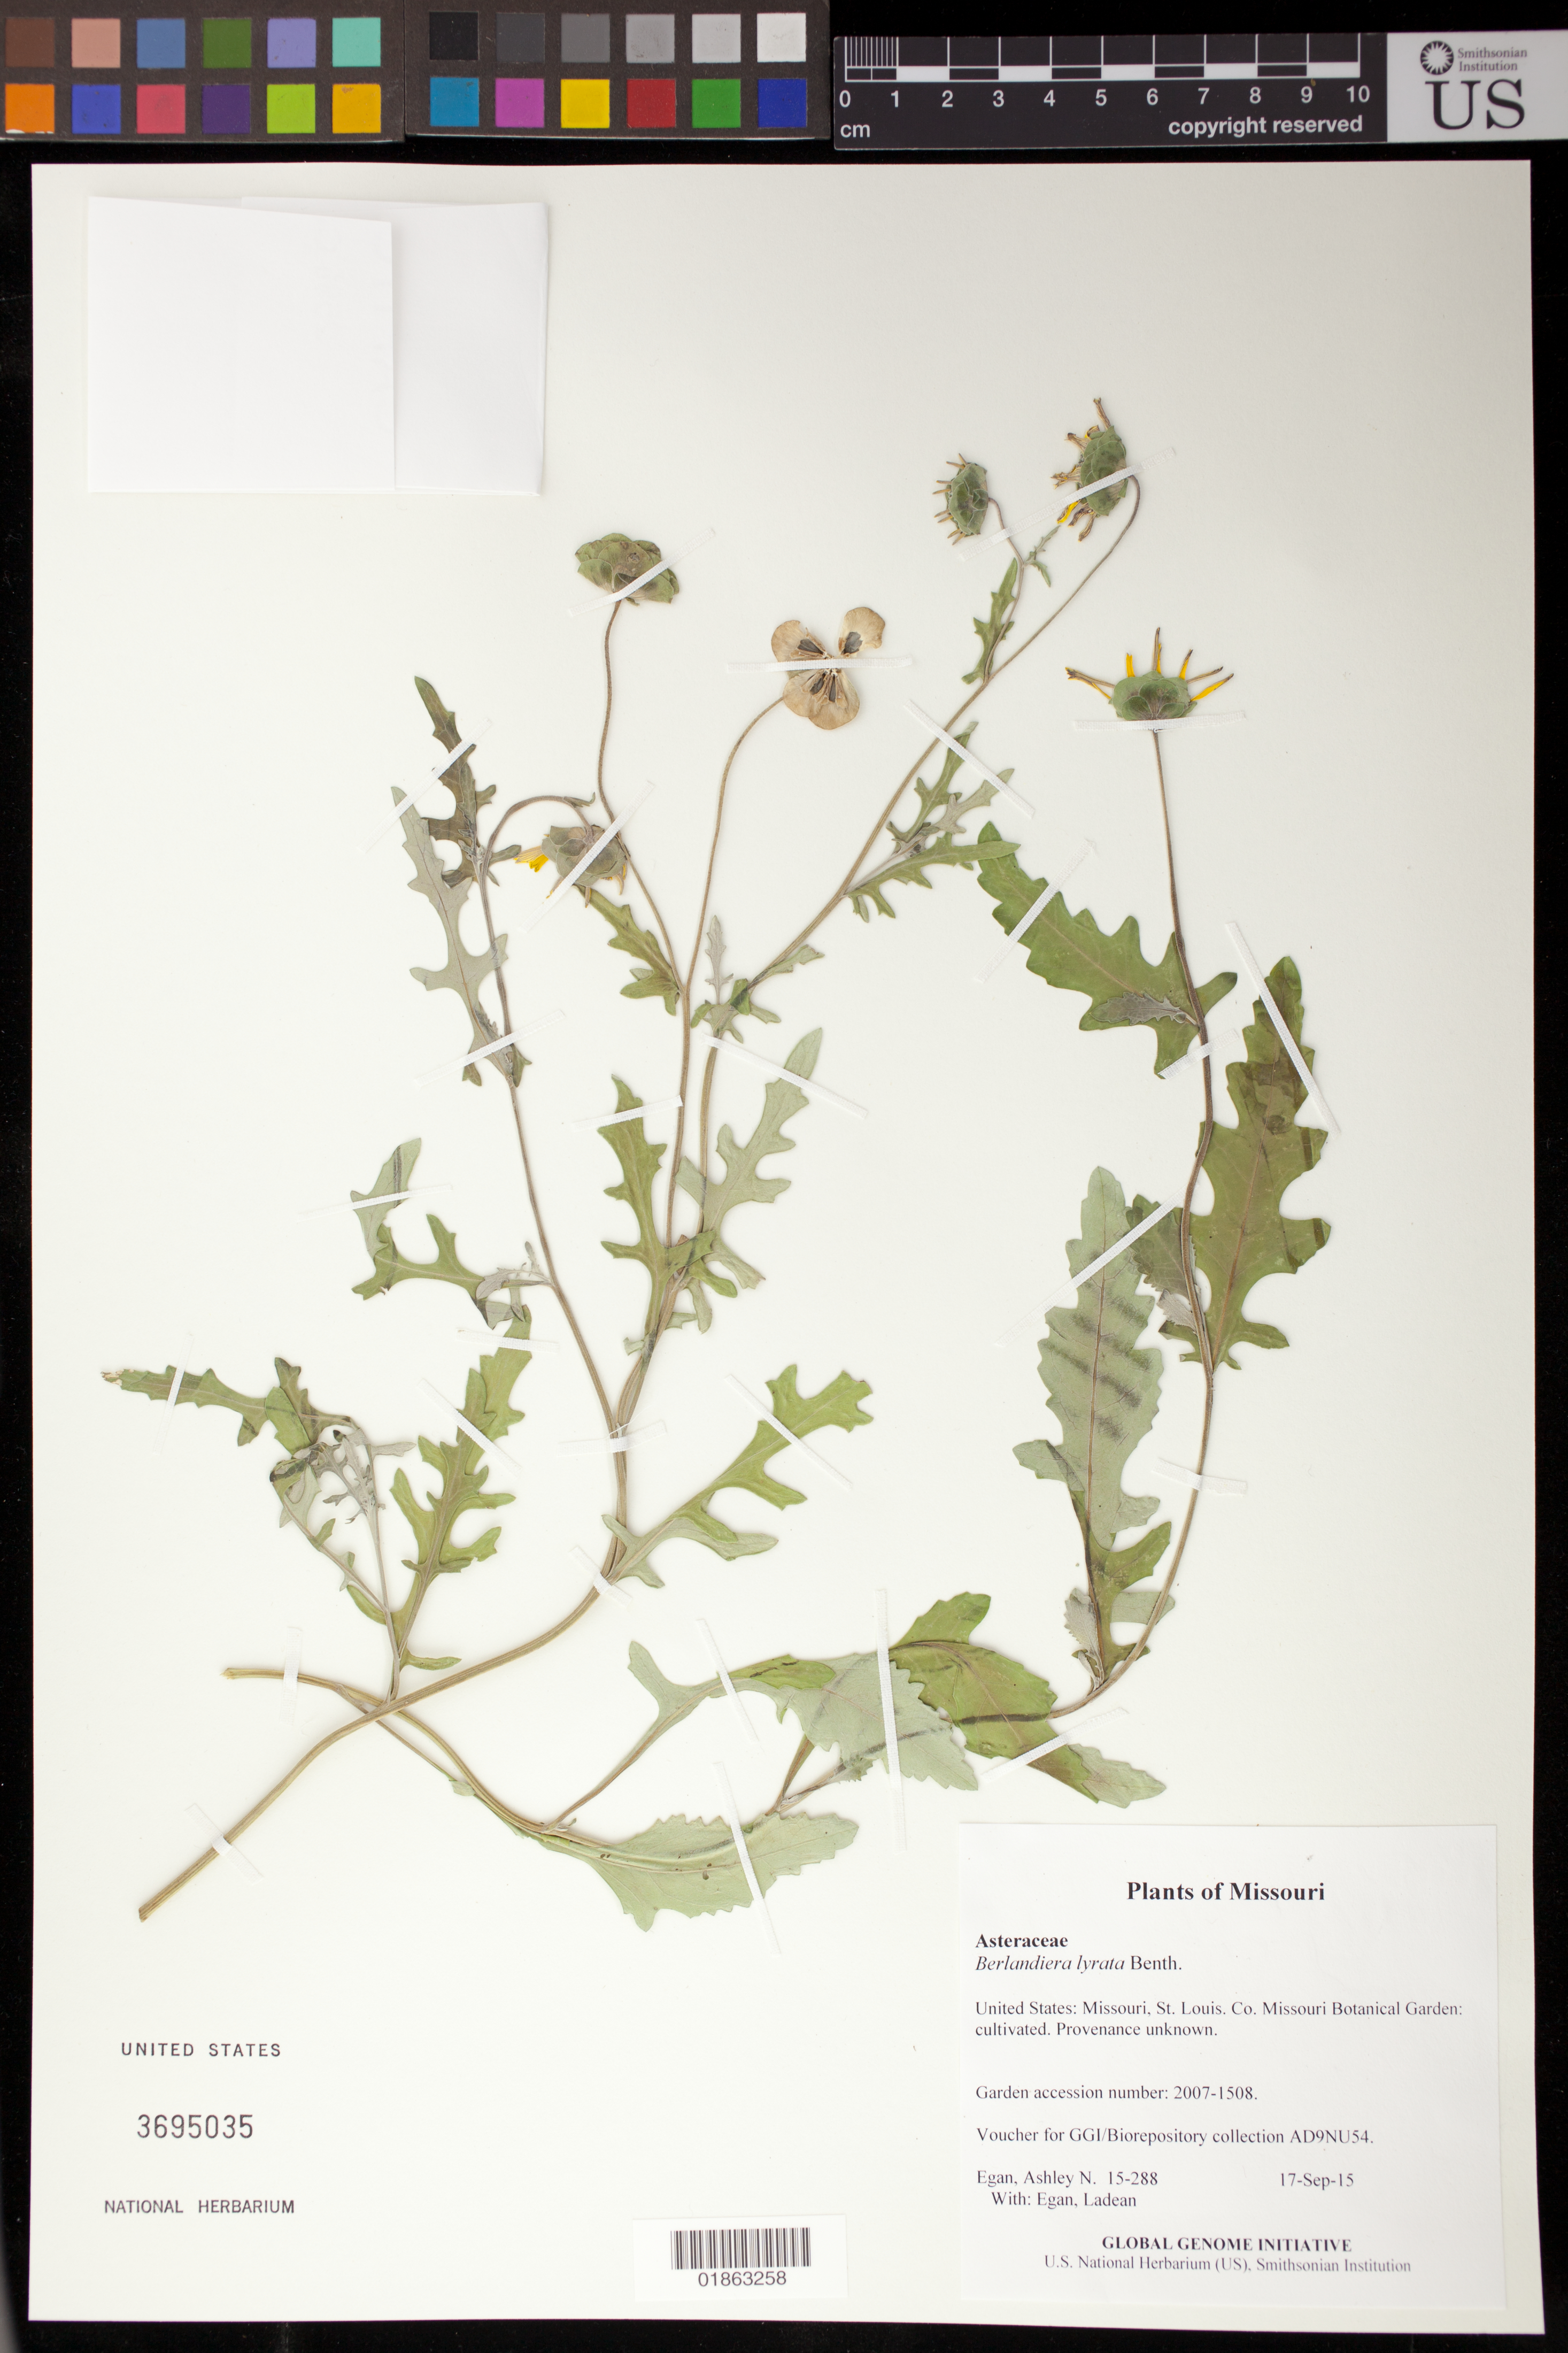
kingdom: Plantae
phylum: Tracheophyta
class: Magnoliopsida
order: Asterales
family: Asteraceae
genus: Berlandiera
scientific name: Berlandiera lyrata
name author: Benth.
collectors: A. N. Egan & L. Egan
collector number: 15-288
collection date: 2015-09-17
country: United States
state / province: Missouri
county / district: St. Louis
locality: Missouri Botanical Garden: cultivated. Provenance unknown.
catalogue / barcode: US 3695035